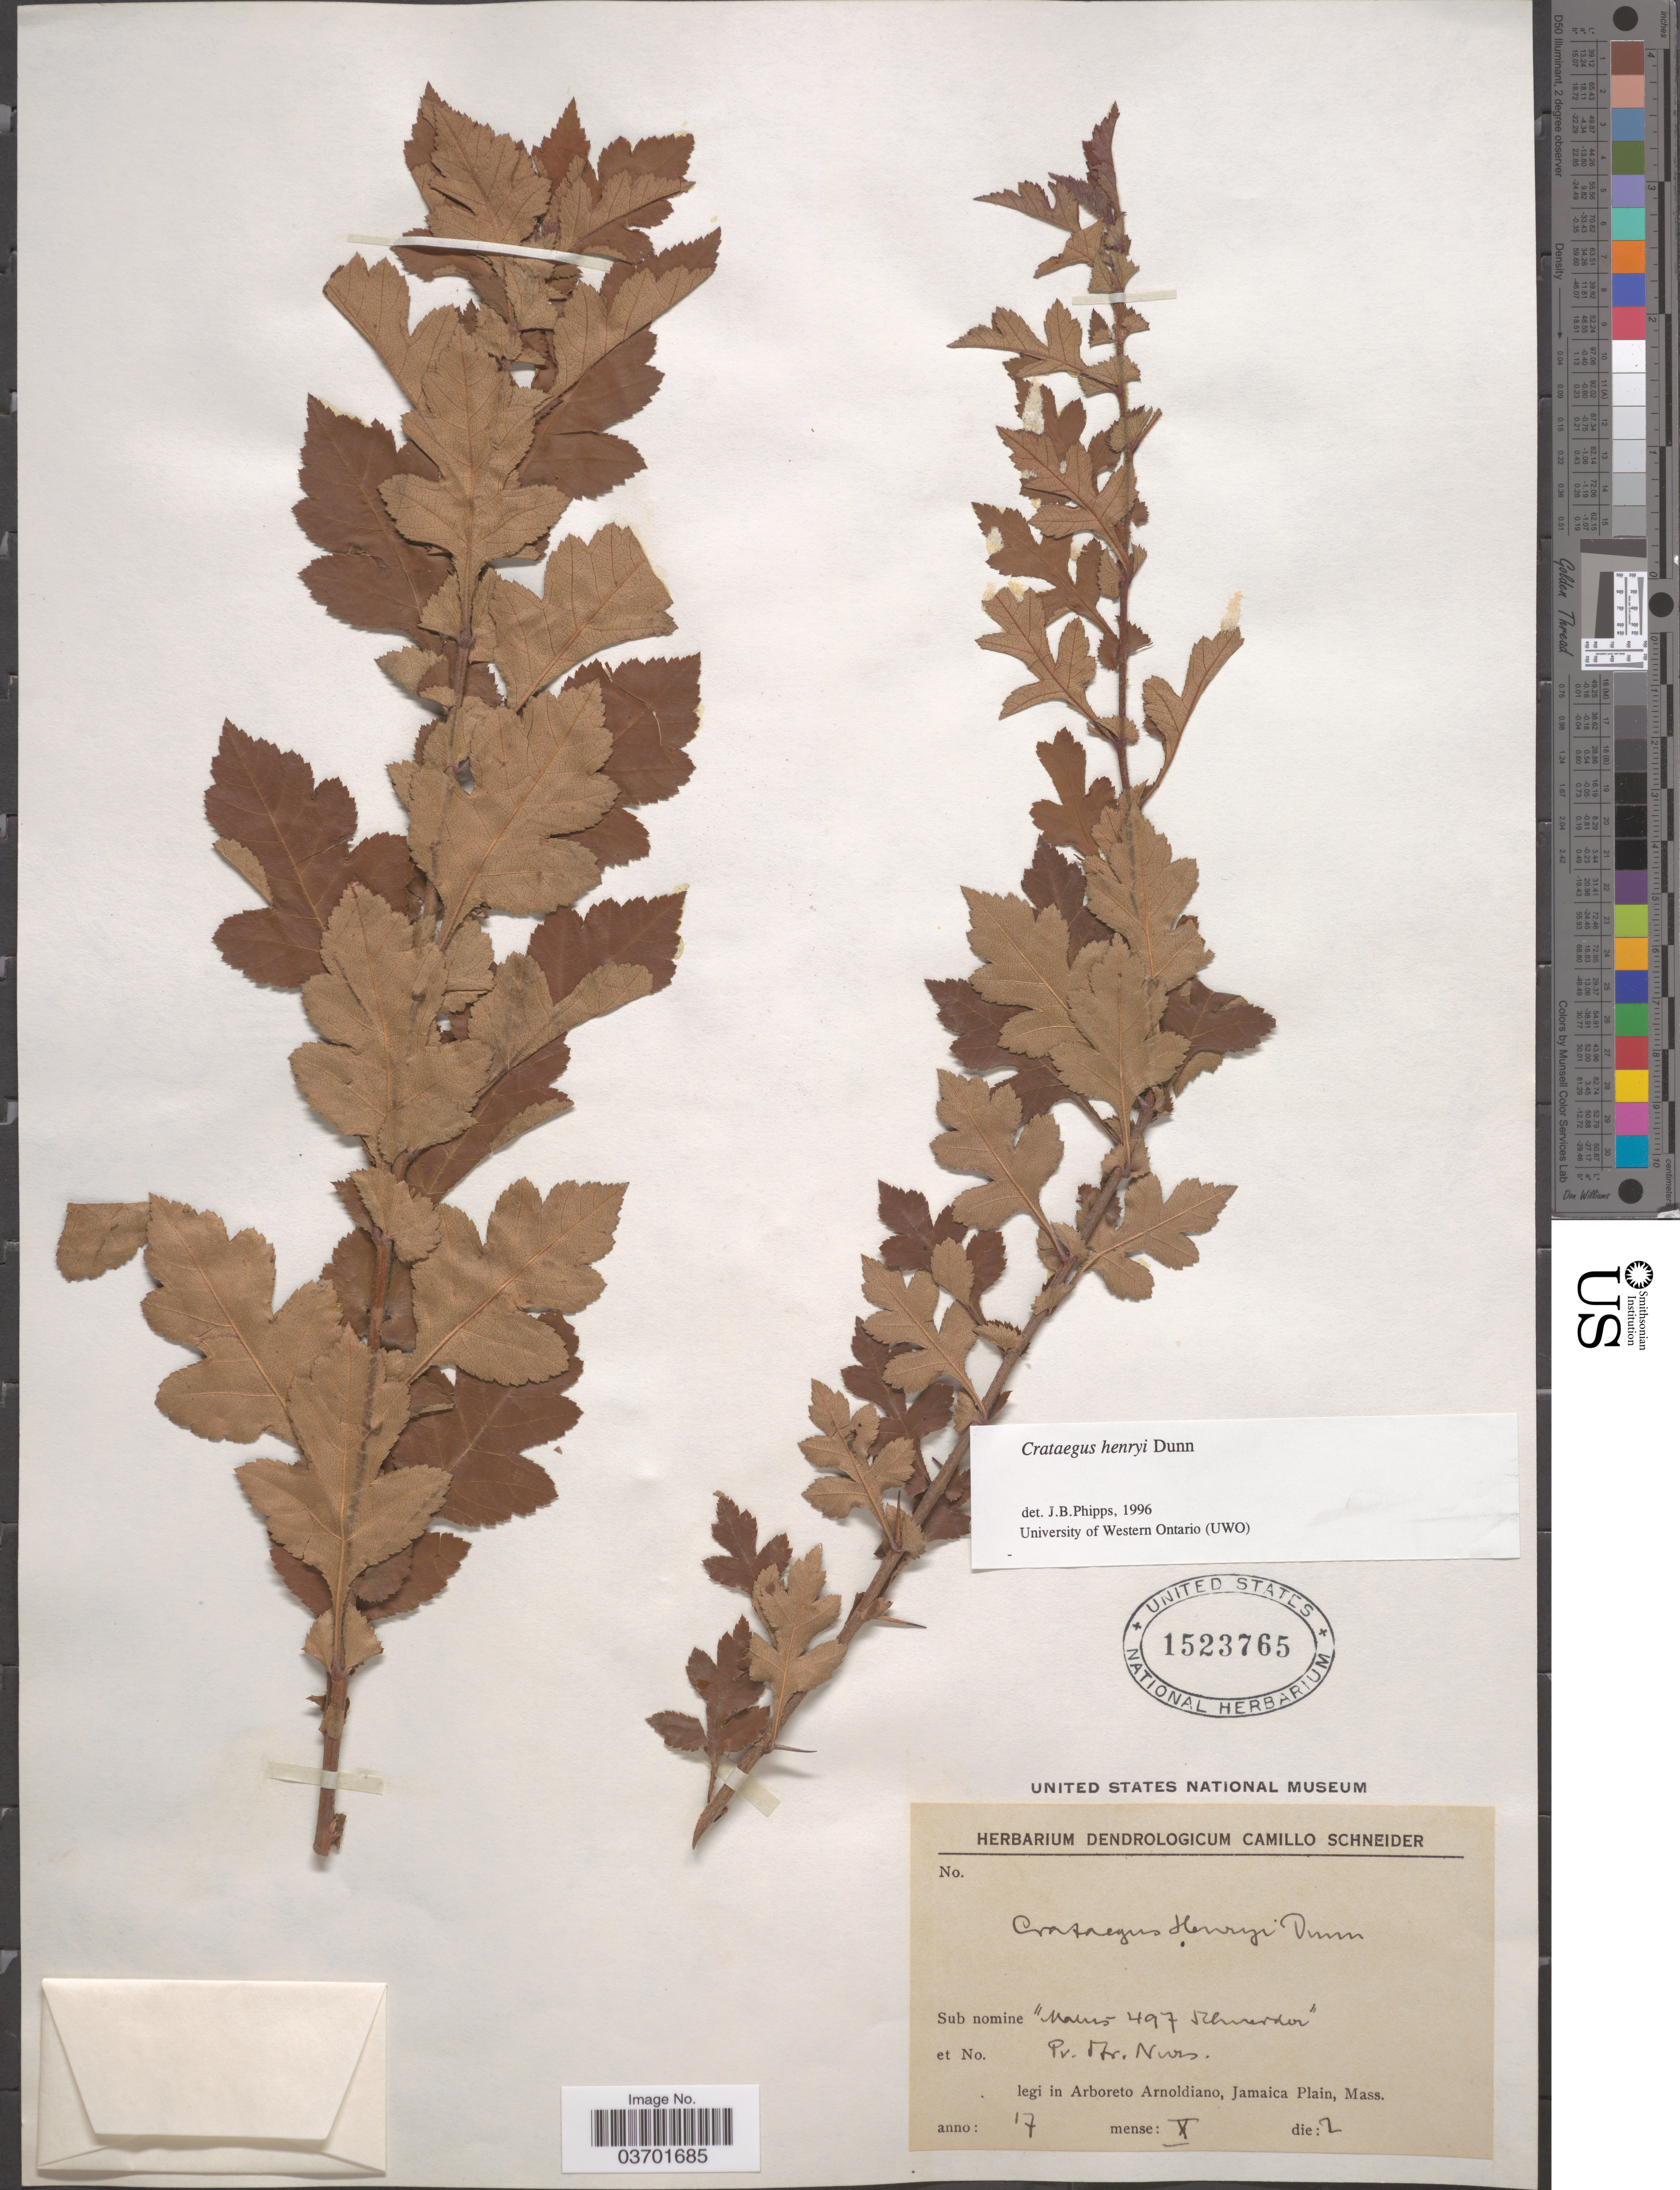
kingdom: Plantae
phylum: Tracheophyta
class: Magnoliopsida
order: Rosales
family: Rosaceae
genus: Crataegus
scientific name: Crataegus scabrida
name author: Sarg.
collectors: ex herb. Dendrologicum C. Schneider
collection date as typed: Transcribed d/m/y: 2/10/17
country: United States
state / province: Massachusetts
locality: Arboreto Arnoldiano, Jamaica Plain.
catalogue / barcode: US 1523765